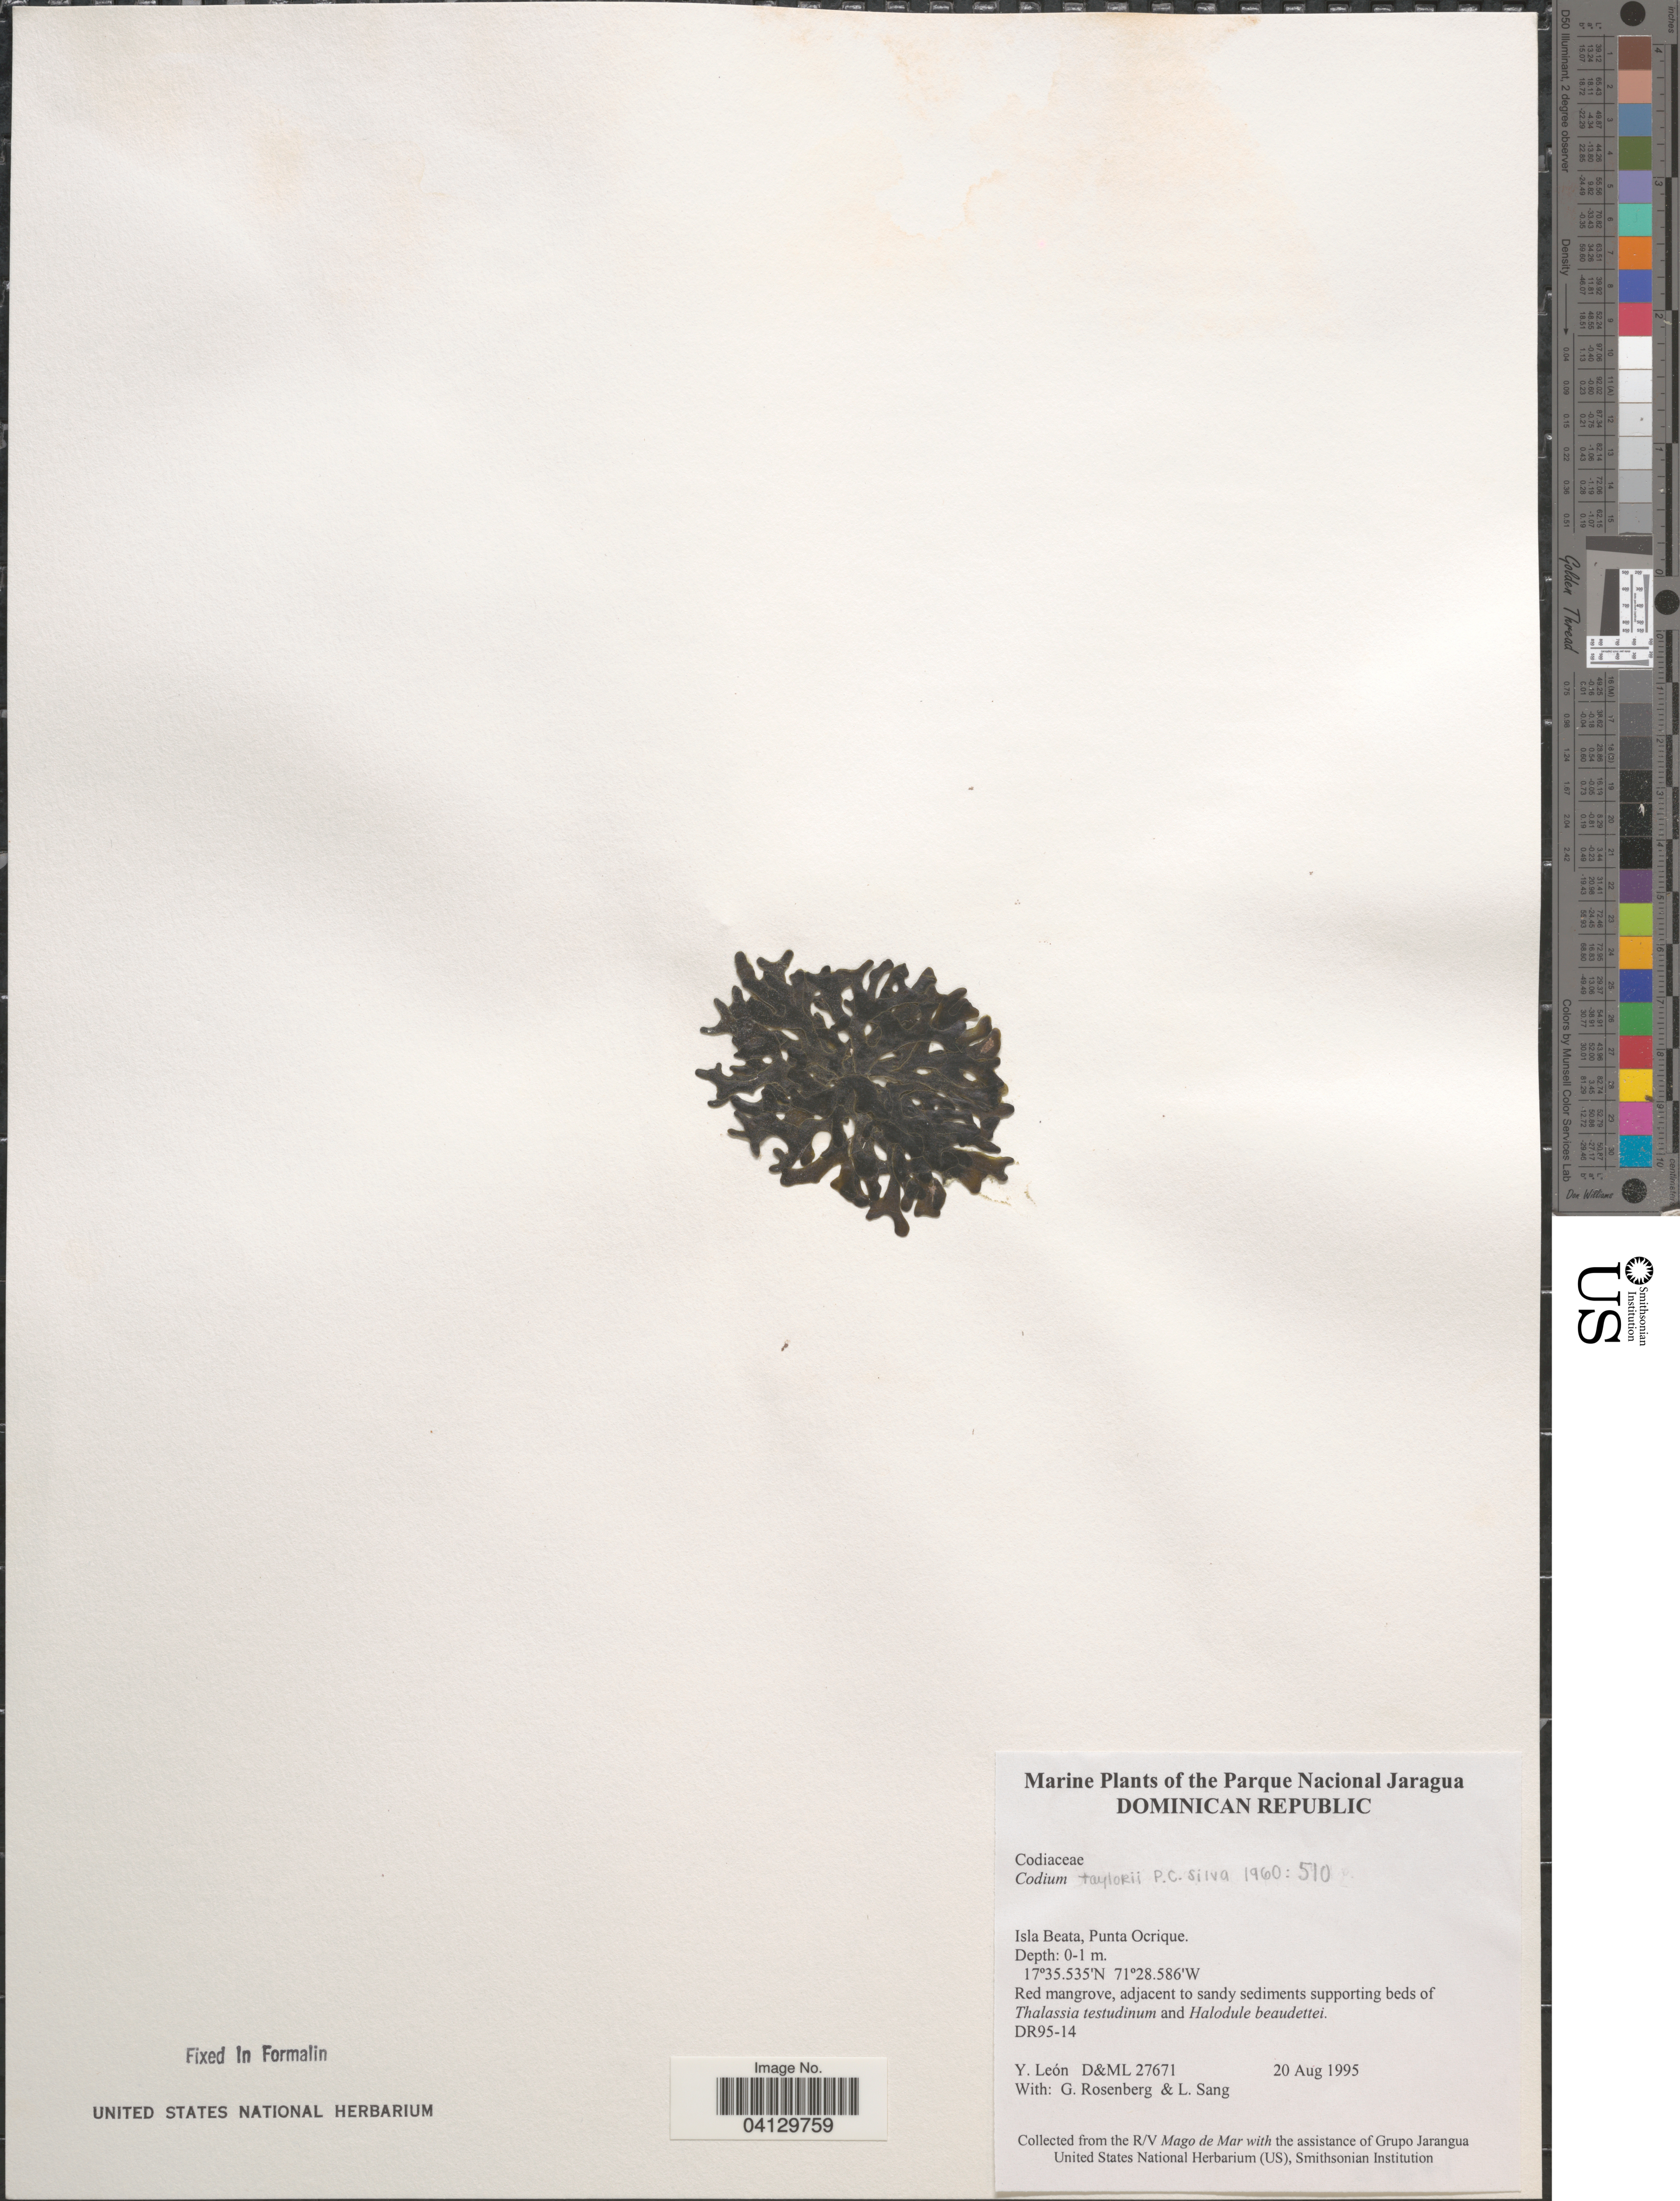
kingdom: Plantae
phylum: Chlorophyta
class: Ulvophyceae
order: Bryopsidales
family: Codiaceae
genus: Codium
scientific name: Codium taylorii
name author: P.C. Silva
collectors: Y. León, G. Rosenberg & L. Sang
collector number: D&ML27671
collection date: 1995-08-20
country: Dominican Republic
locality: The Parque Nacional Jaragua. Isla Beata, Punta Ocrique.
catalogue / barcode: US 329100